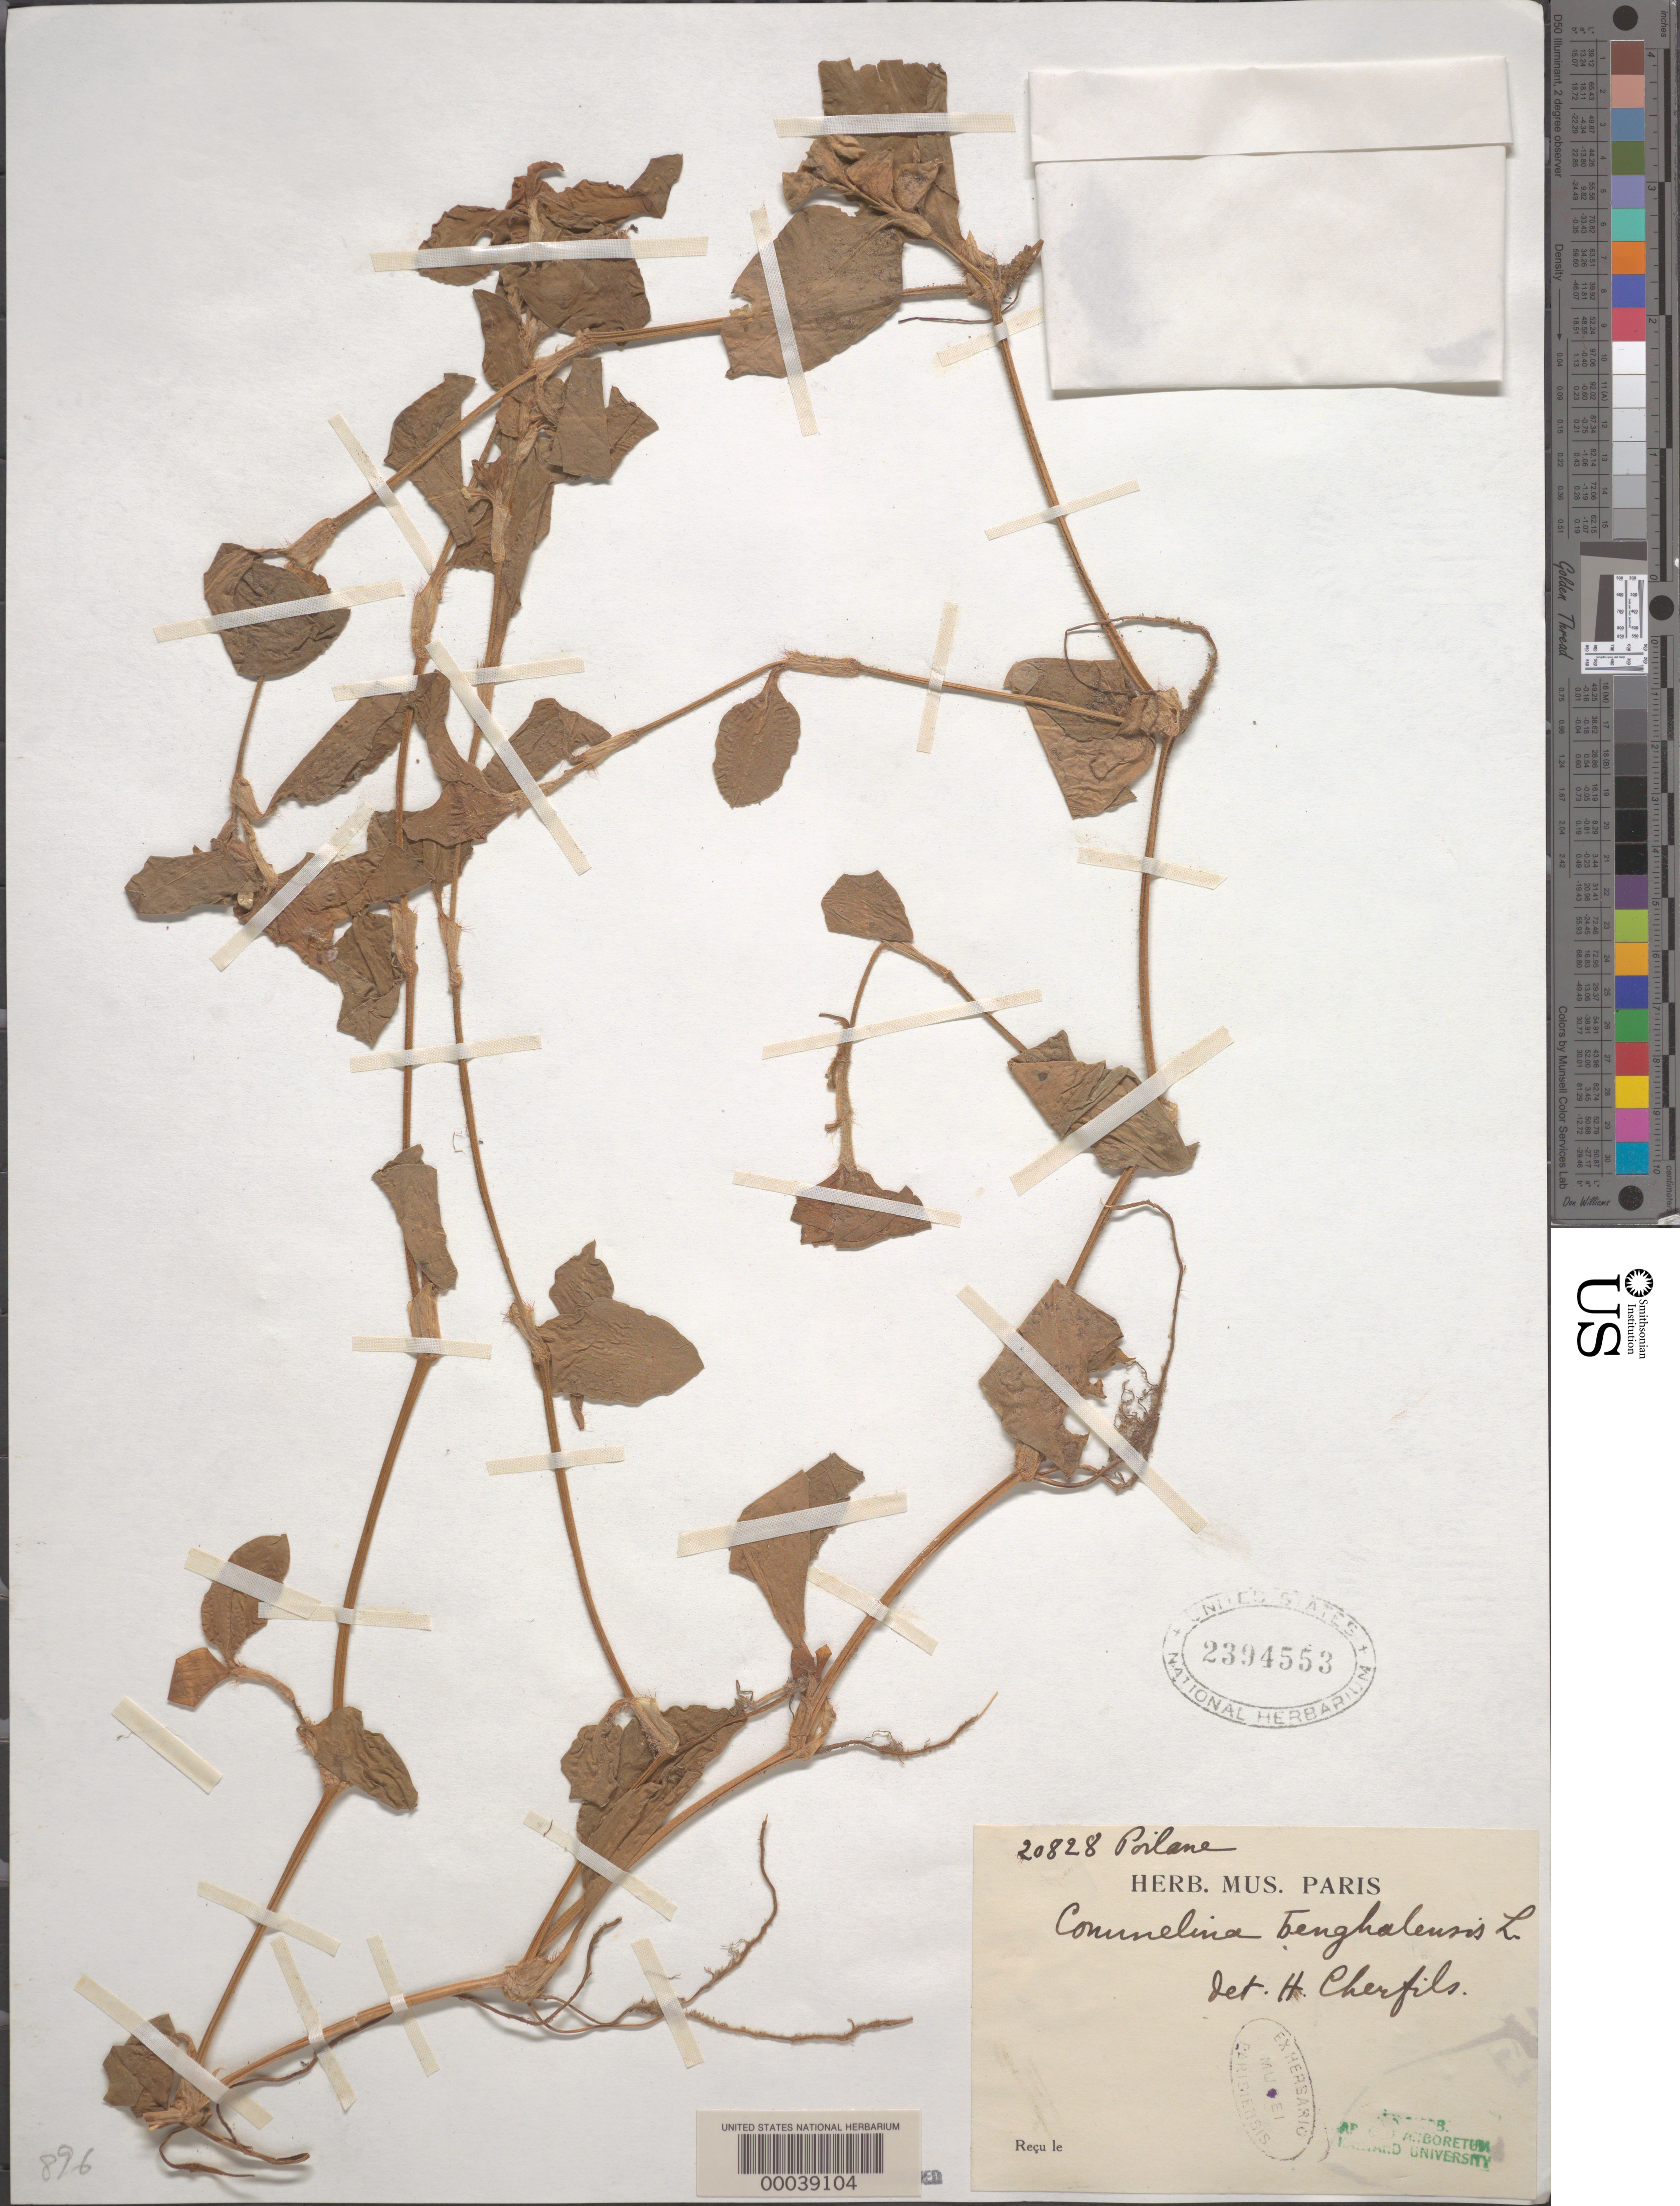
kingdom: Plantae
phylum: Tracheophyta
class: Liliopsida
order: Commelinales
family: Commelinaceae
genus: Commelina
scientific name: Commelina benghalensis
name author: L.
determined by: Cherfils, H.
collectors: E. Poilane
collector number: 20828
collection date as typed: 1931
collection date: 1931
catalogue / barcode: US 2394553